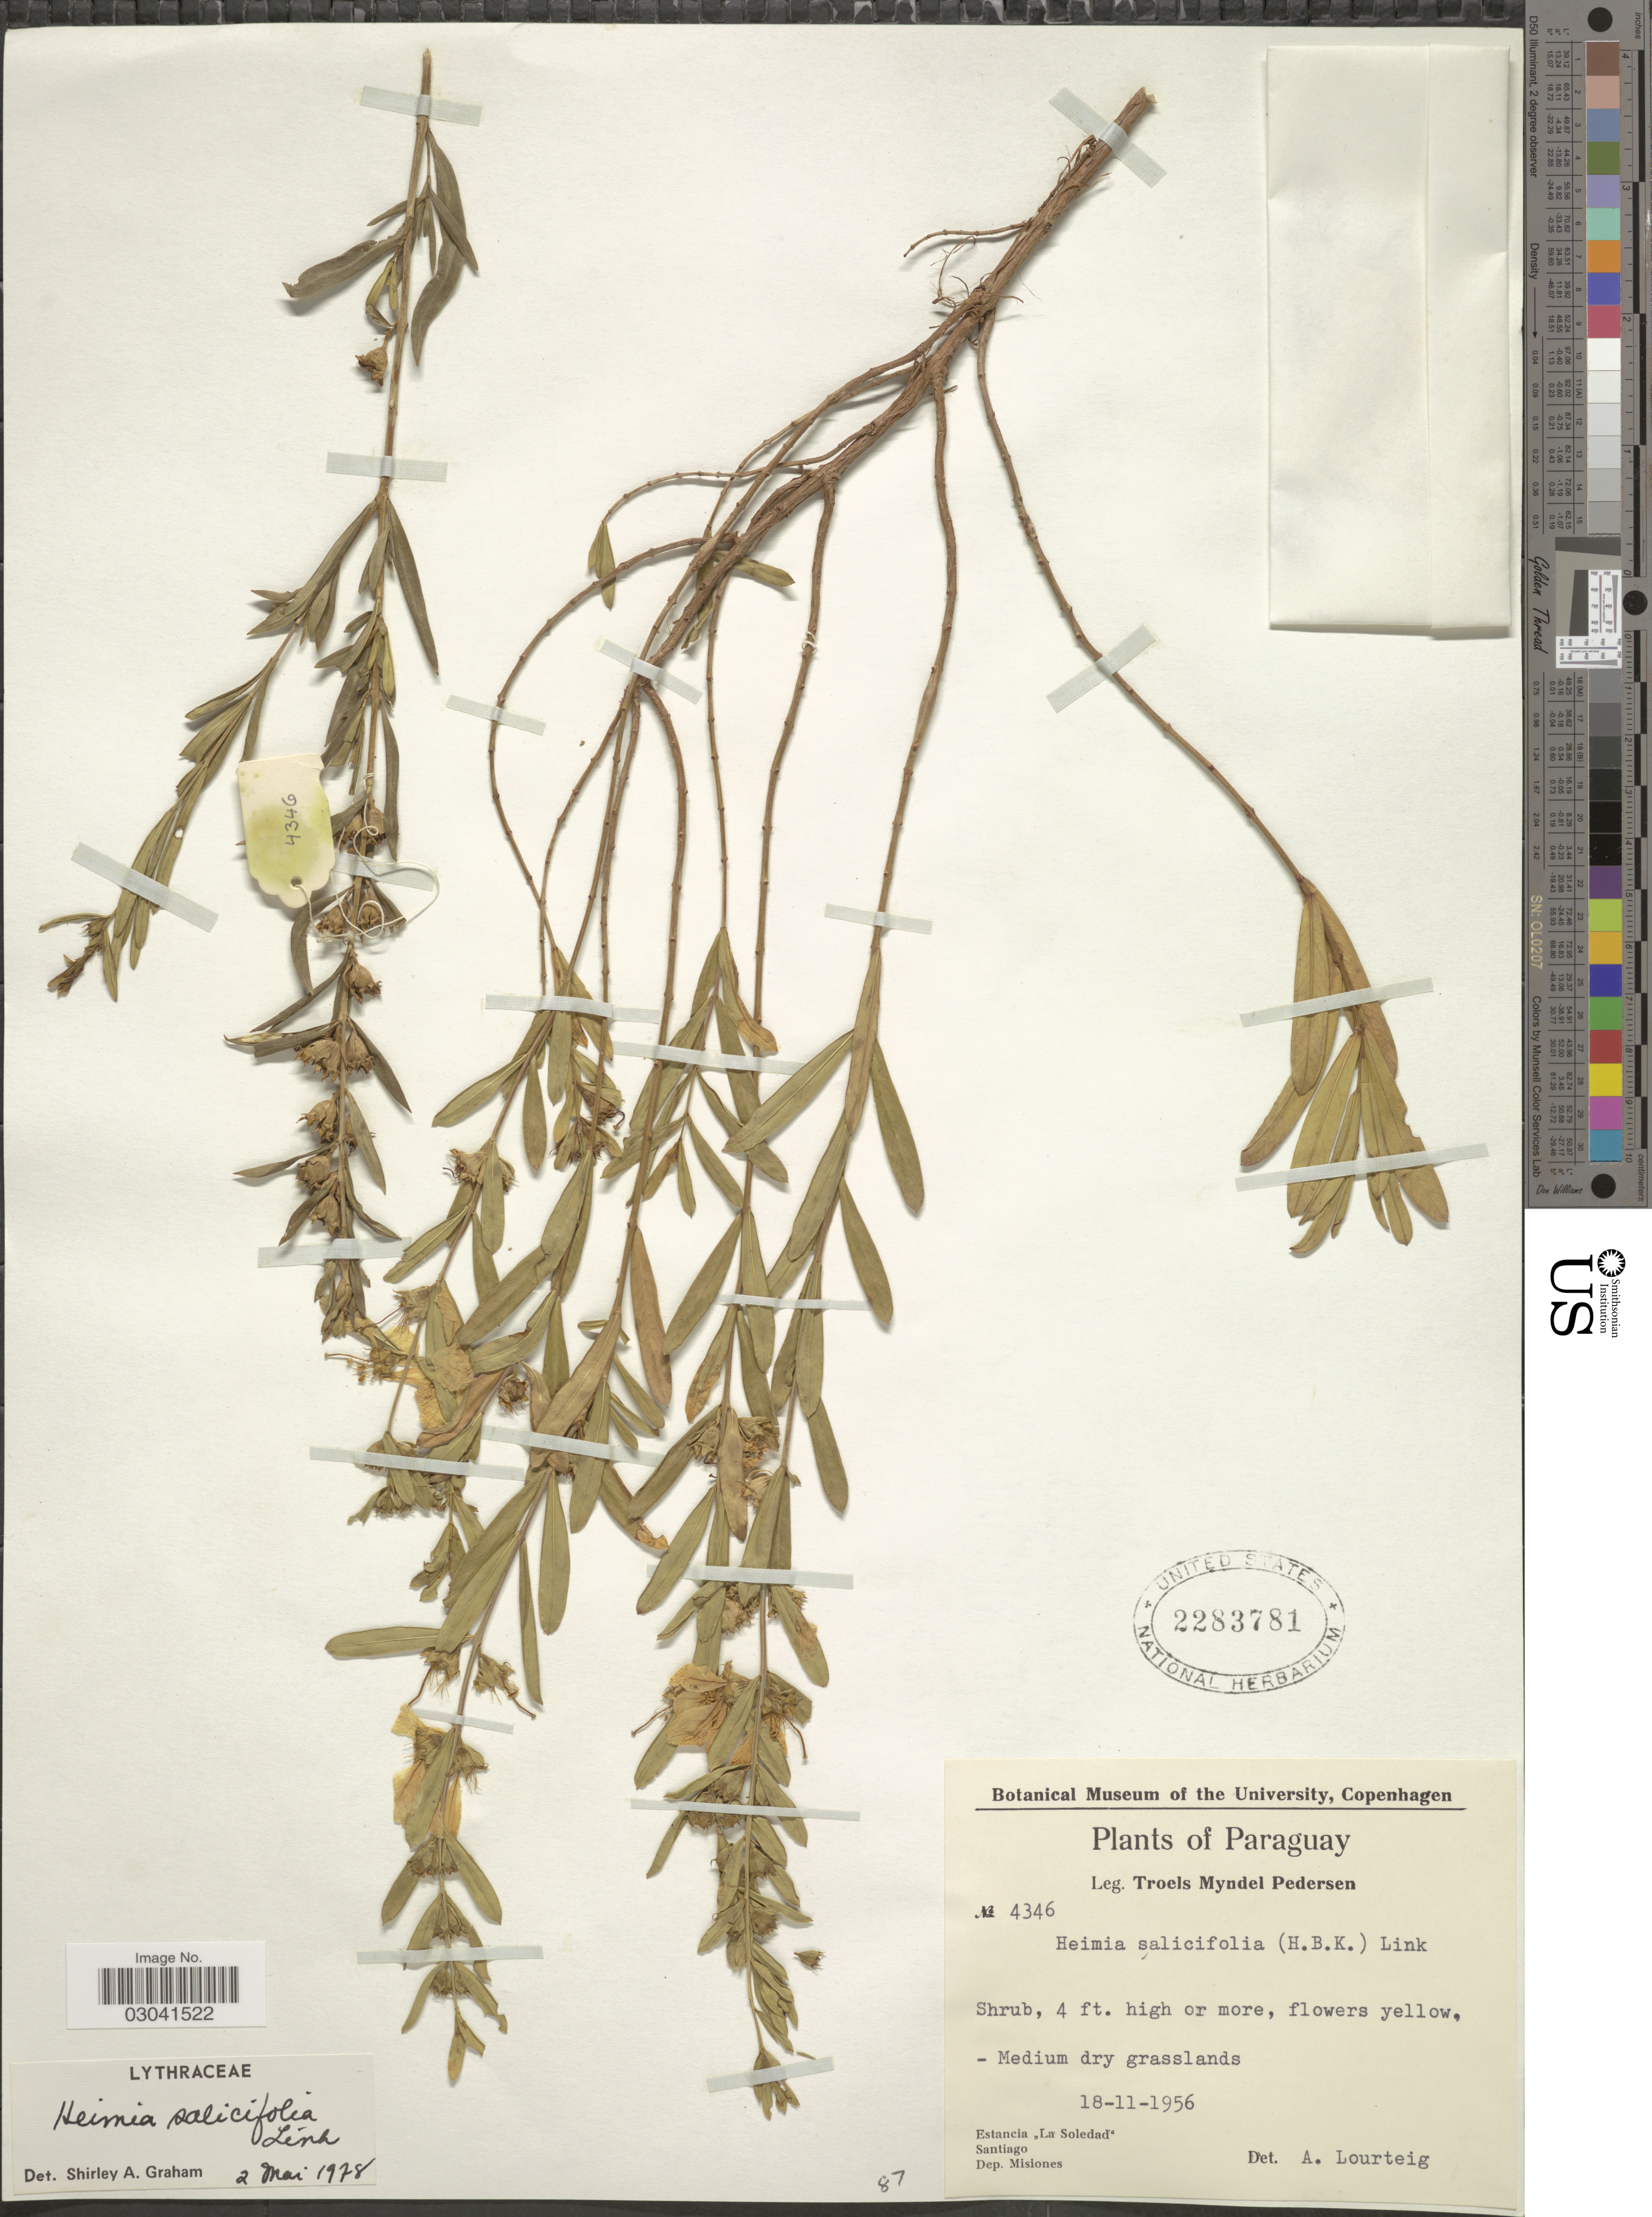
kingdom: Plantae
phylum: Tracheophyta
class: Magnoliopsida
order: Myrtales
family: Lythraceae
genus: Heimia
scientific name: Heimia salicifolia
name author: Link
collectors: T. Pederson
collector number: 4346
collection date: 1956-11-18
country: Paraguay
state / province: Misiones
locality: Estancia "La Soledad", Santiago, Dep. Misiones.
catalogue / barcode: US 2283781